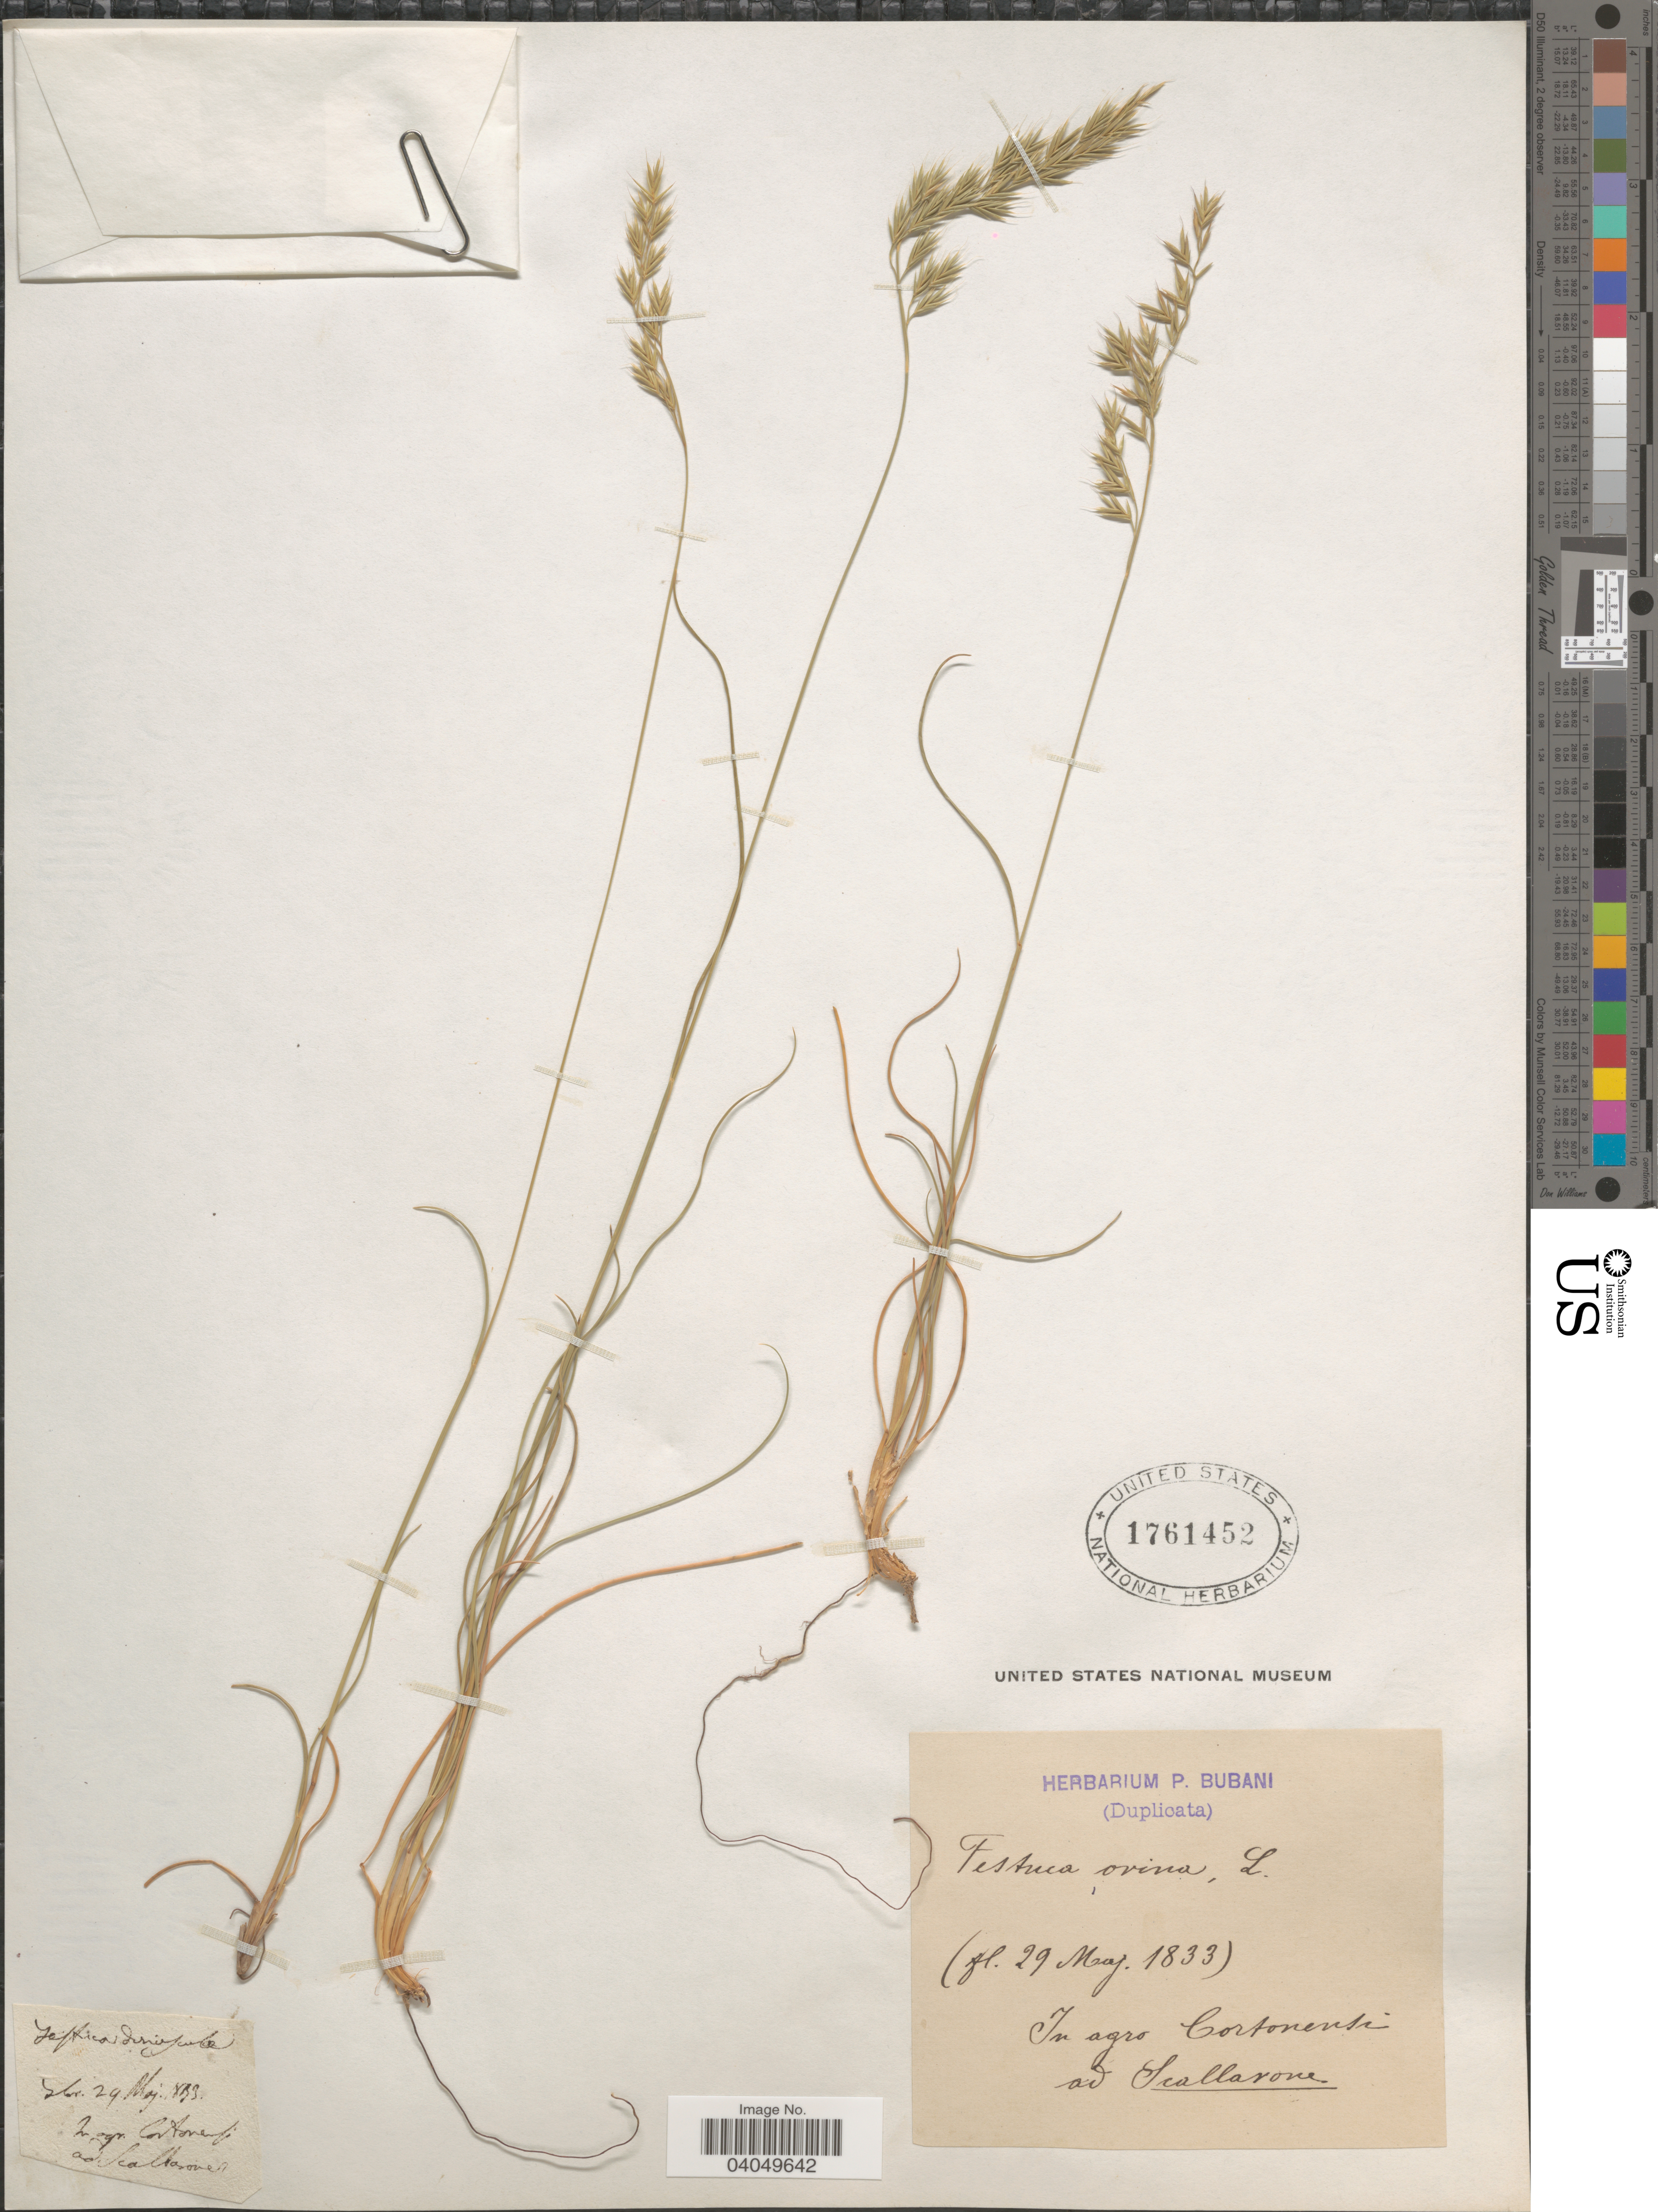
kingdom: Plantae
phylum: Tracheophyta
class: Liliopsida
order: Poales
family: Poaceae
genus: Festuca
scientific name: Festuca ovina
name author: L.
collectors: ex herb. P. Bubani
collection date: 1833-05-29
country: Italy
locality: In agro Cortonensi ad Scallarone [interpreted].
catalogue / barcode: US 1761452